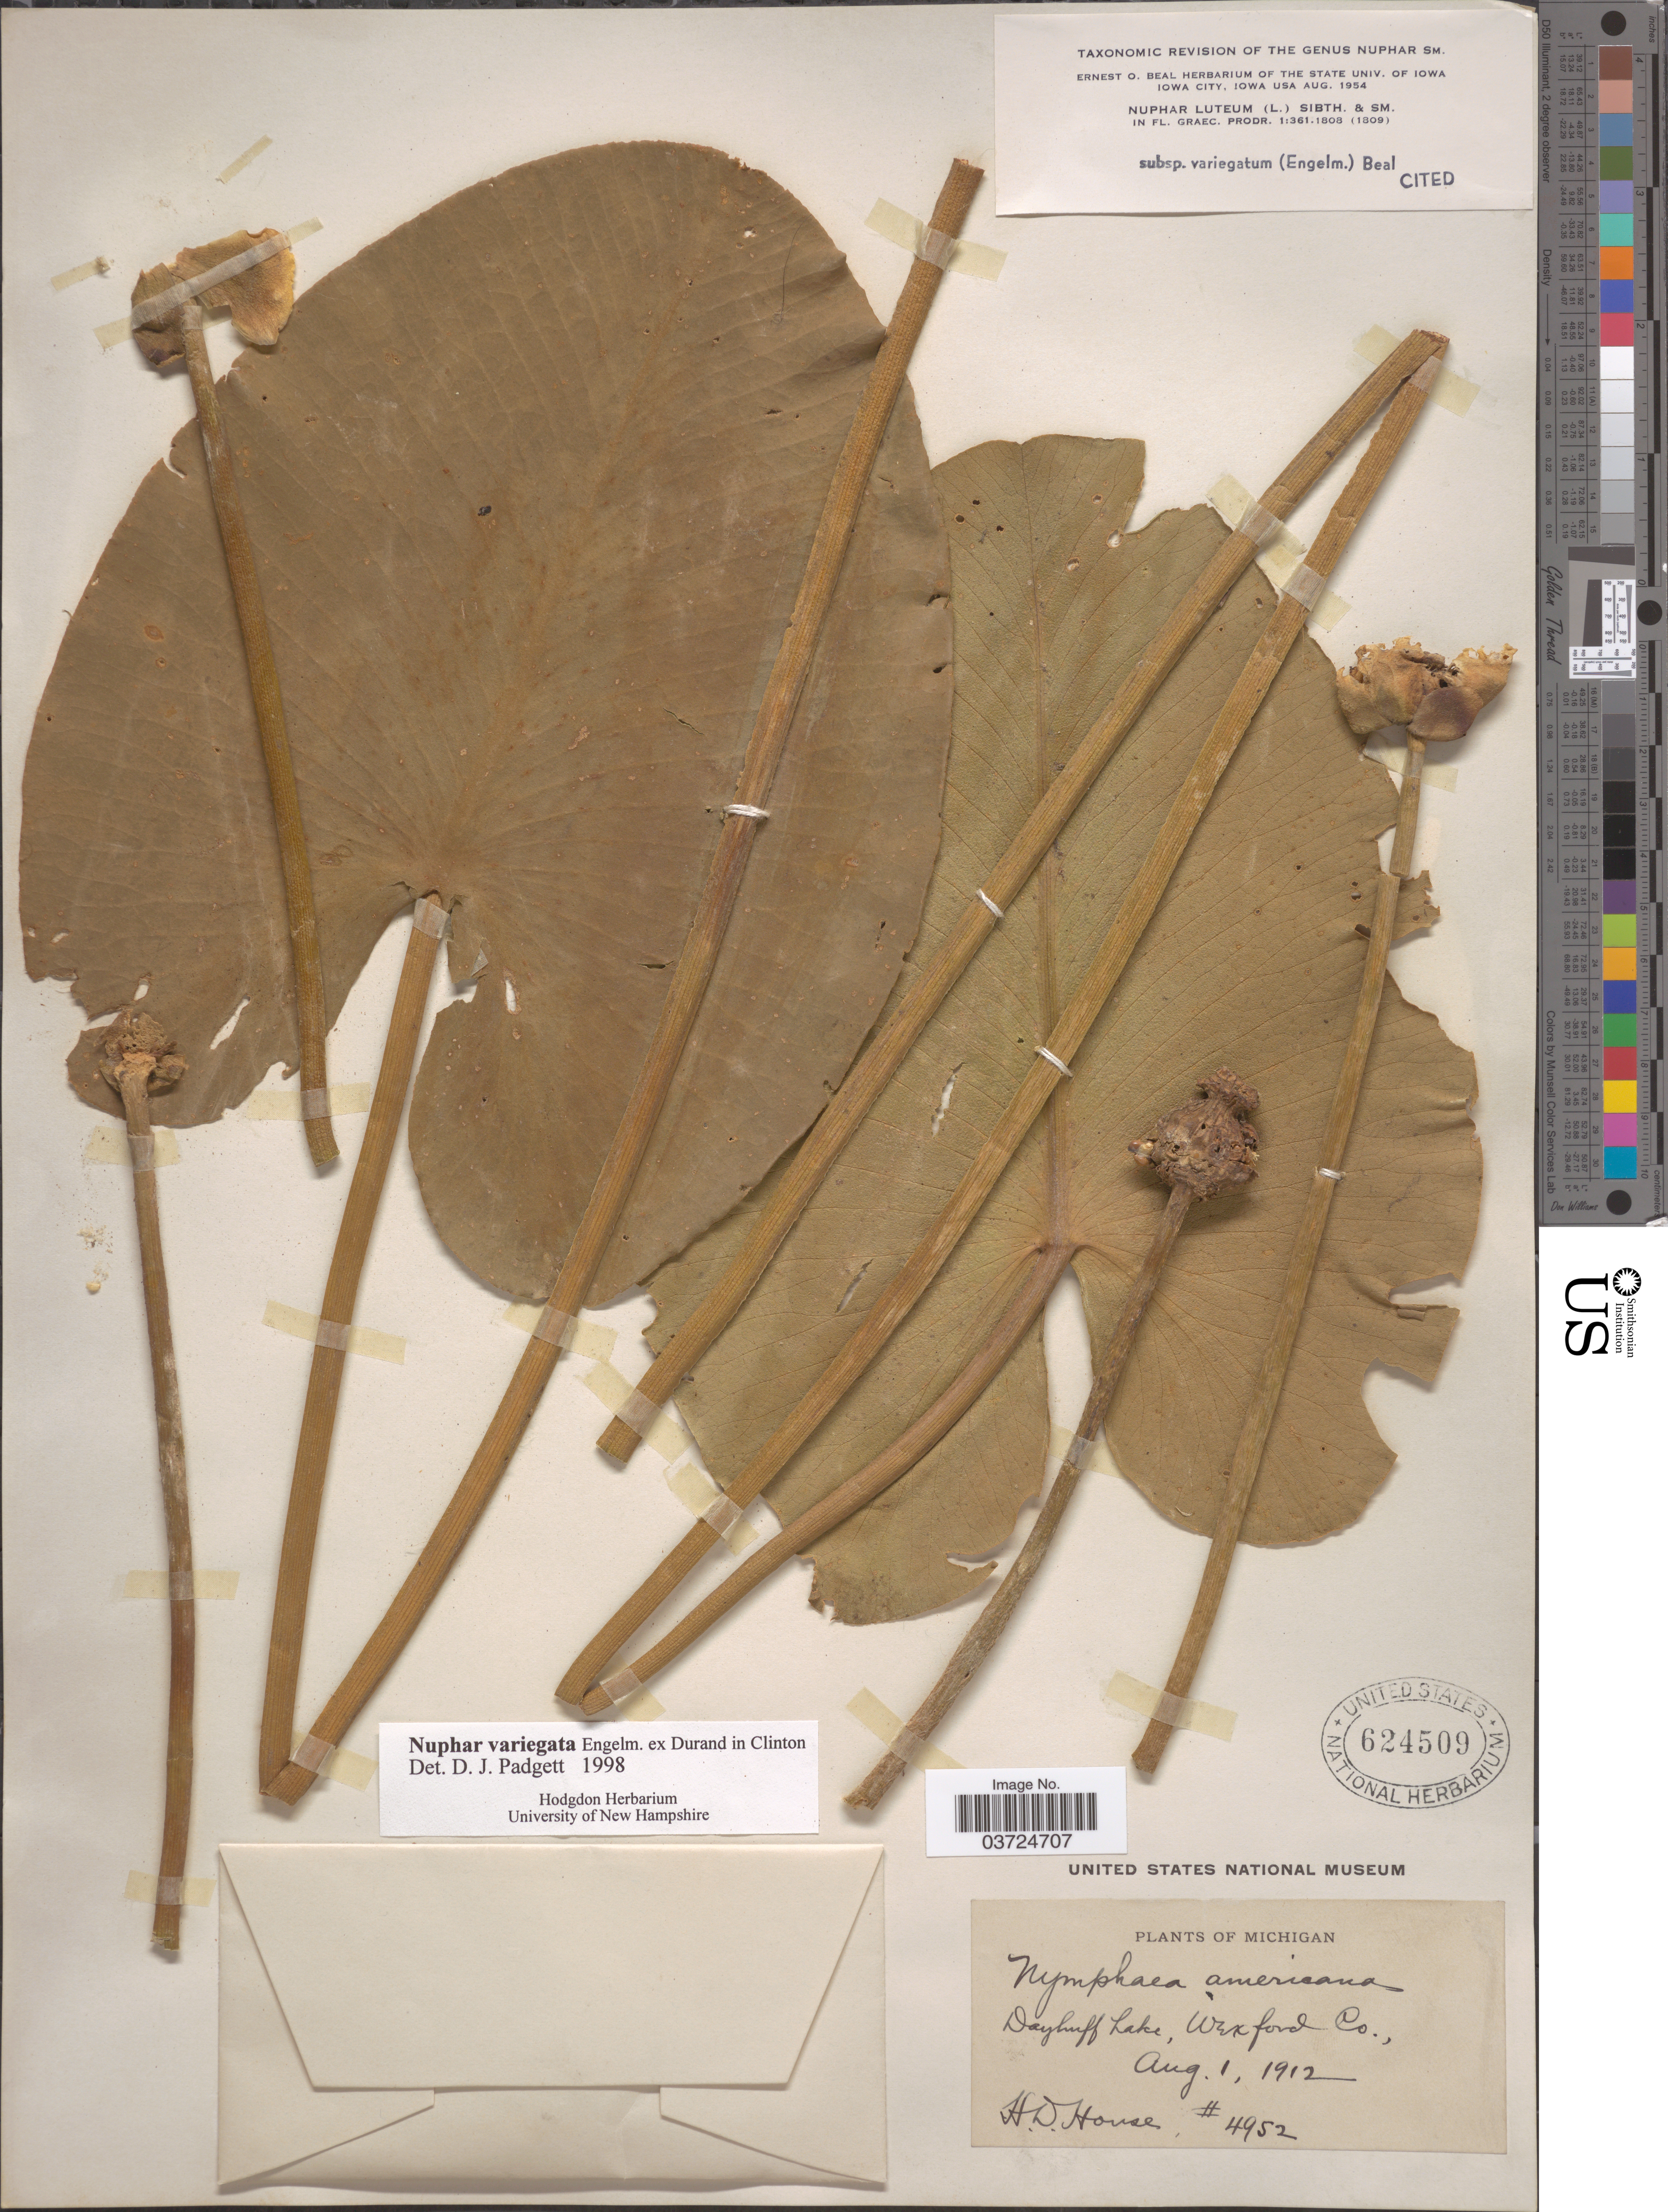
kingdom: Plantae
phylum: Tracheophyta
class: Magnoliopsida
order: Nymphaeales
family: Nymphaeaceae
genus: Nuphar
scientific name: Nuphar variegata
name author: Engelm. ex Durand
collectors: H. D. House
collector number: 4952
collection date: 1912-08-01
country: United States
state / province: Michigan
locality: Dayhuff Lake, Wexford Co.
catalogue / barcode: US 624509